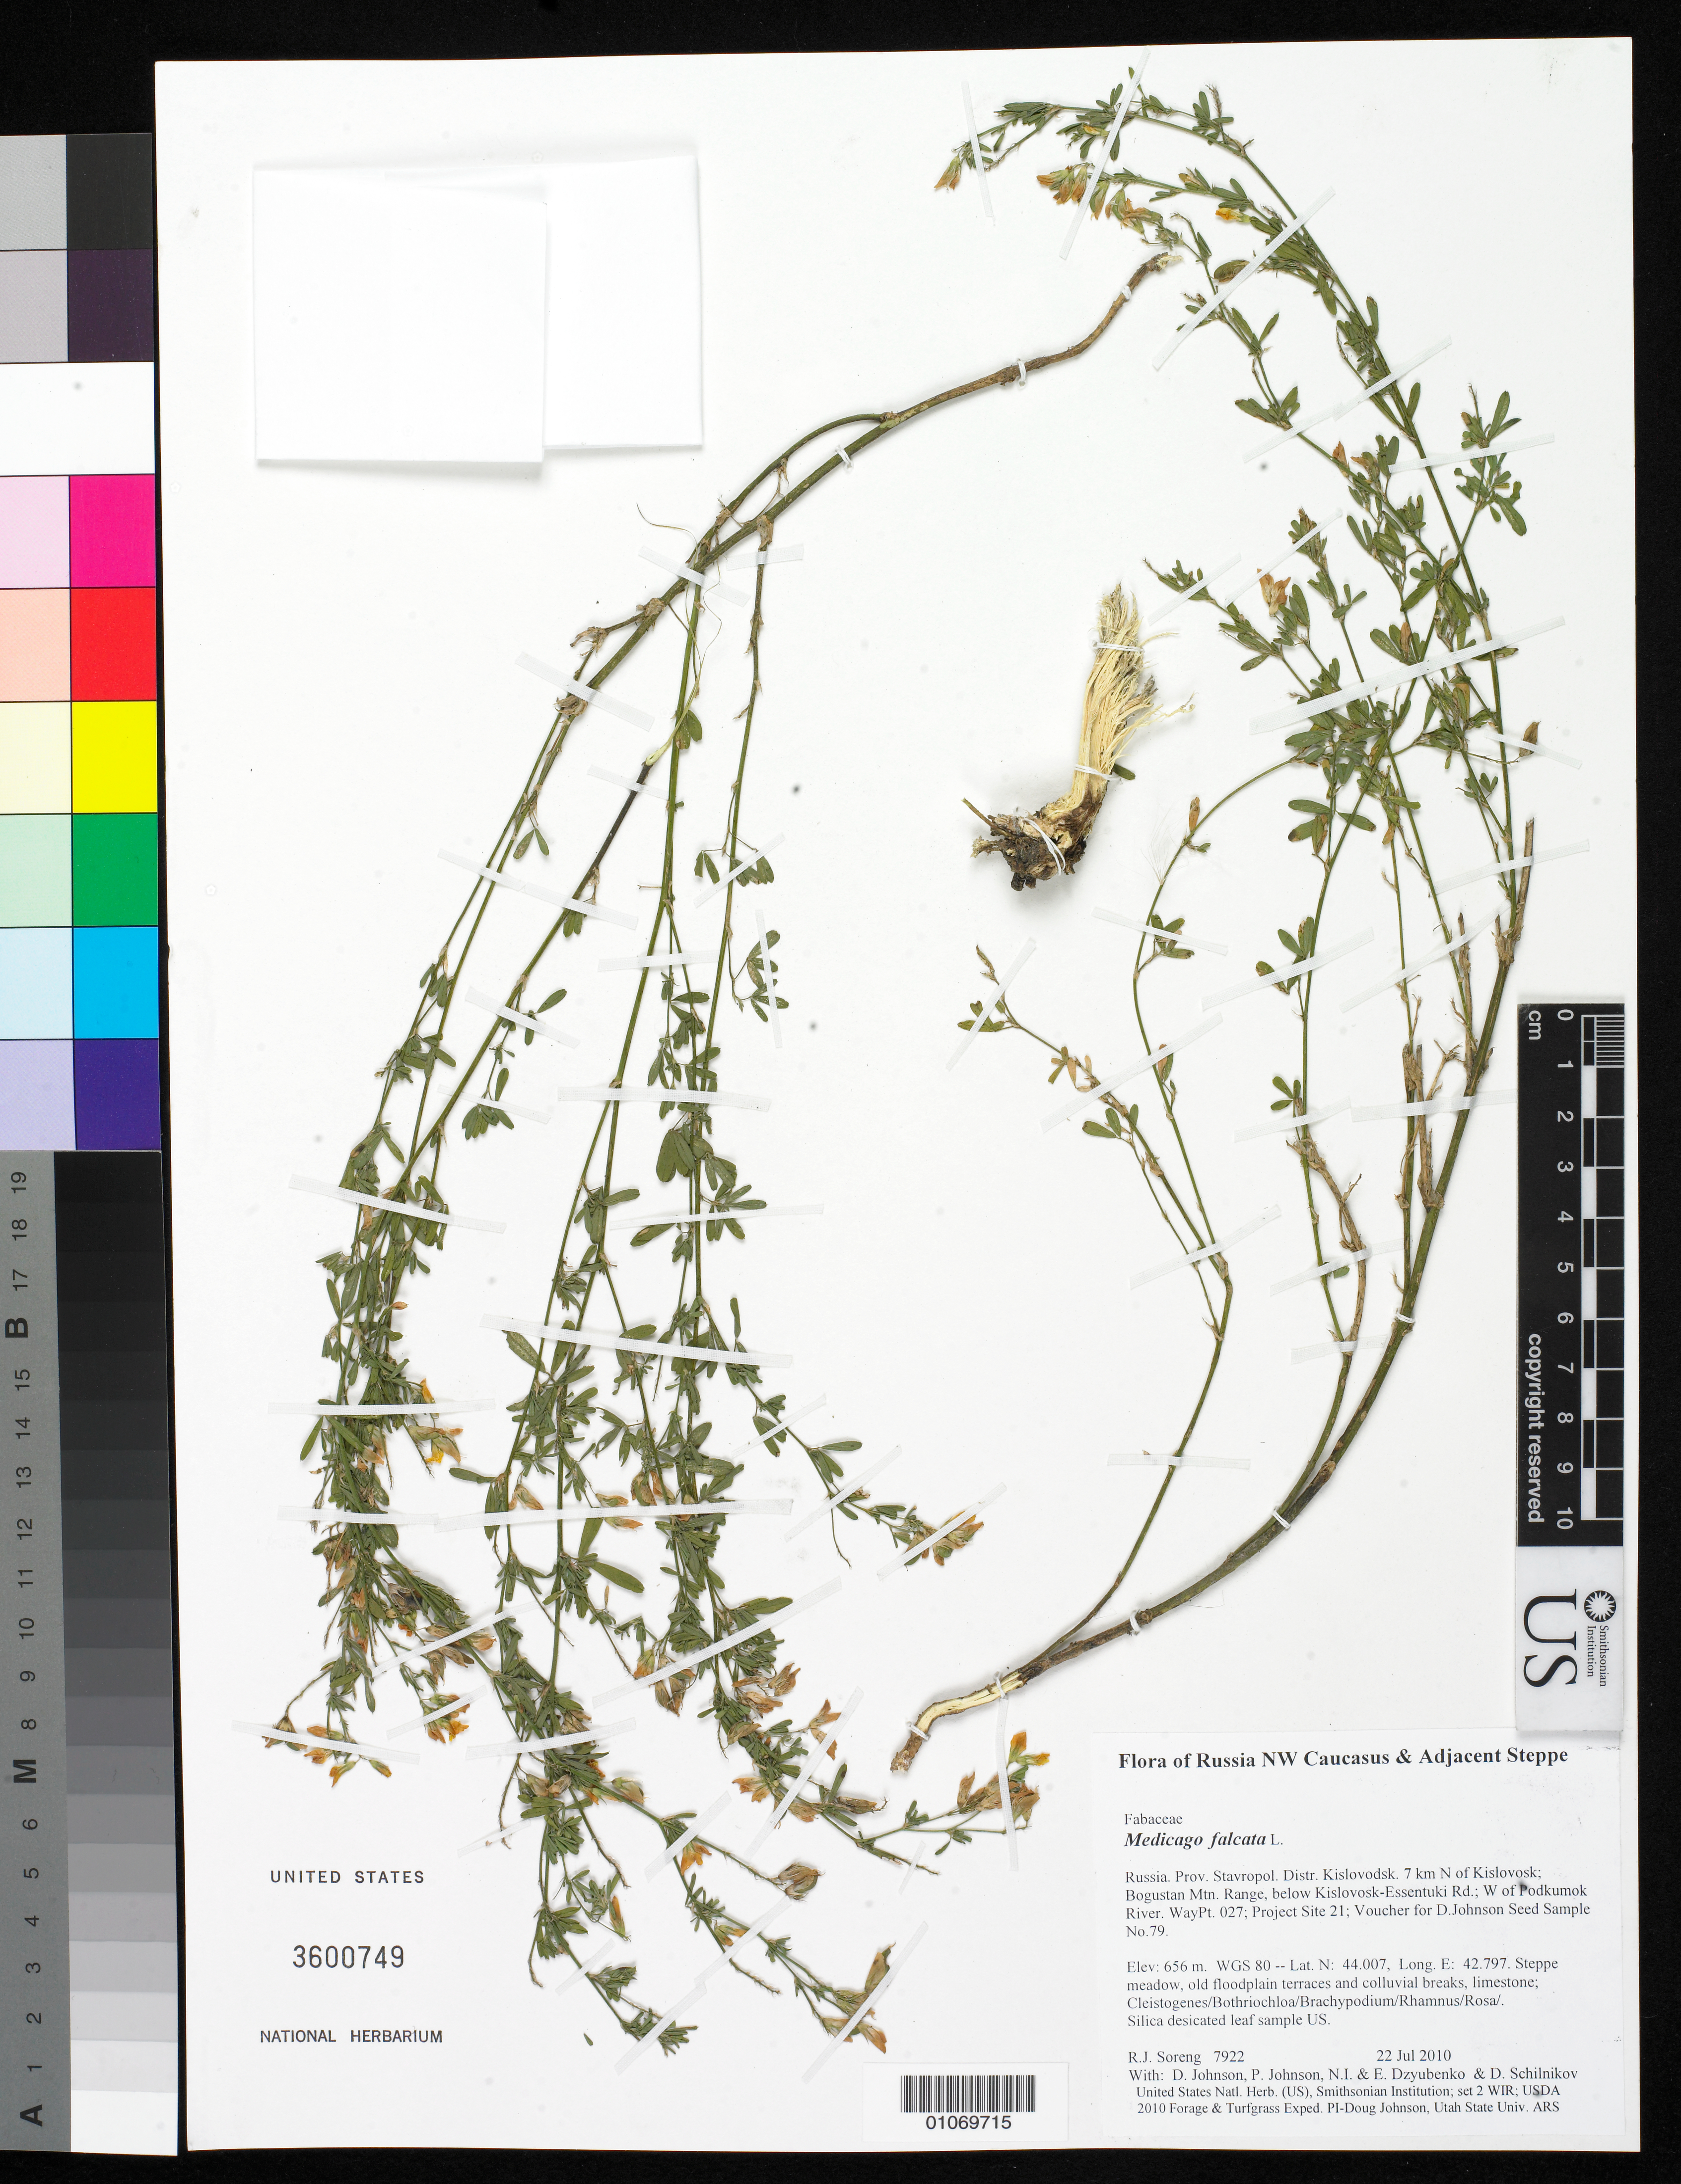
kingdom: Plantae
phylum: Tracheophyta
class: Magnoliopsida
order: Fabales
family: Fabaceae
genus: Medicago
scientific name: Medicago falcata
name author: L.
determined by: Dzyubenko, N. I.; Dzyubenko, E.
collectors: R. J. Soreng, D. Johnson, P. Johnson, N. Dzyubenko, E. Dzyubenko & D. Schilnikov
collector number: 7922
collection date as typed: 22 Jul 2010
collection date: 2010-07-22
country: Russian Federation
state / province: Stavropol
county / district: Kislovodsk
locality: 7 km N of Kislovosk; Bogustan Mtn. Range, below Kislovosk-Essentuki Rd.; W of Podkumok River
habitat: Steppe meadow, old floodplain terraces and colluvial breaks, limestone; Cleistogenes/Bothriochloa/Brachypodium/Rhamnus/Rosa/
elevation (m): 656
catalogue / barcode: US 3600749